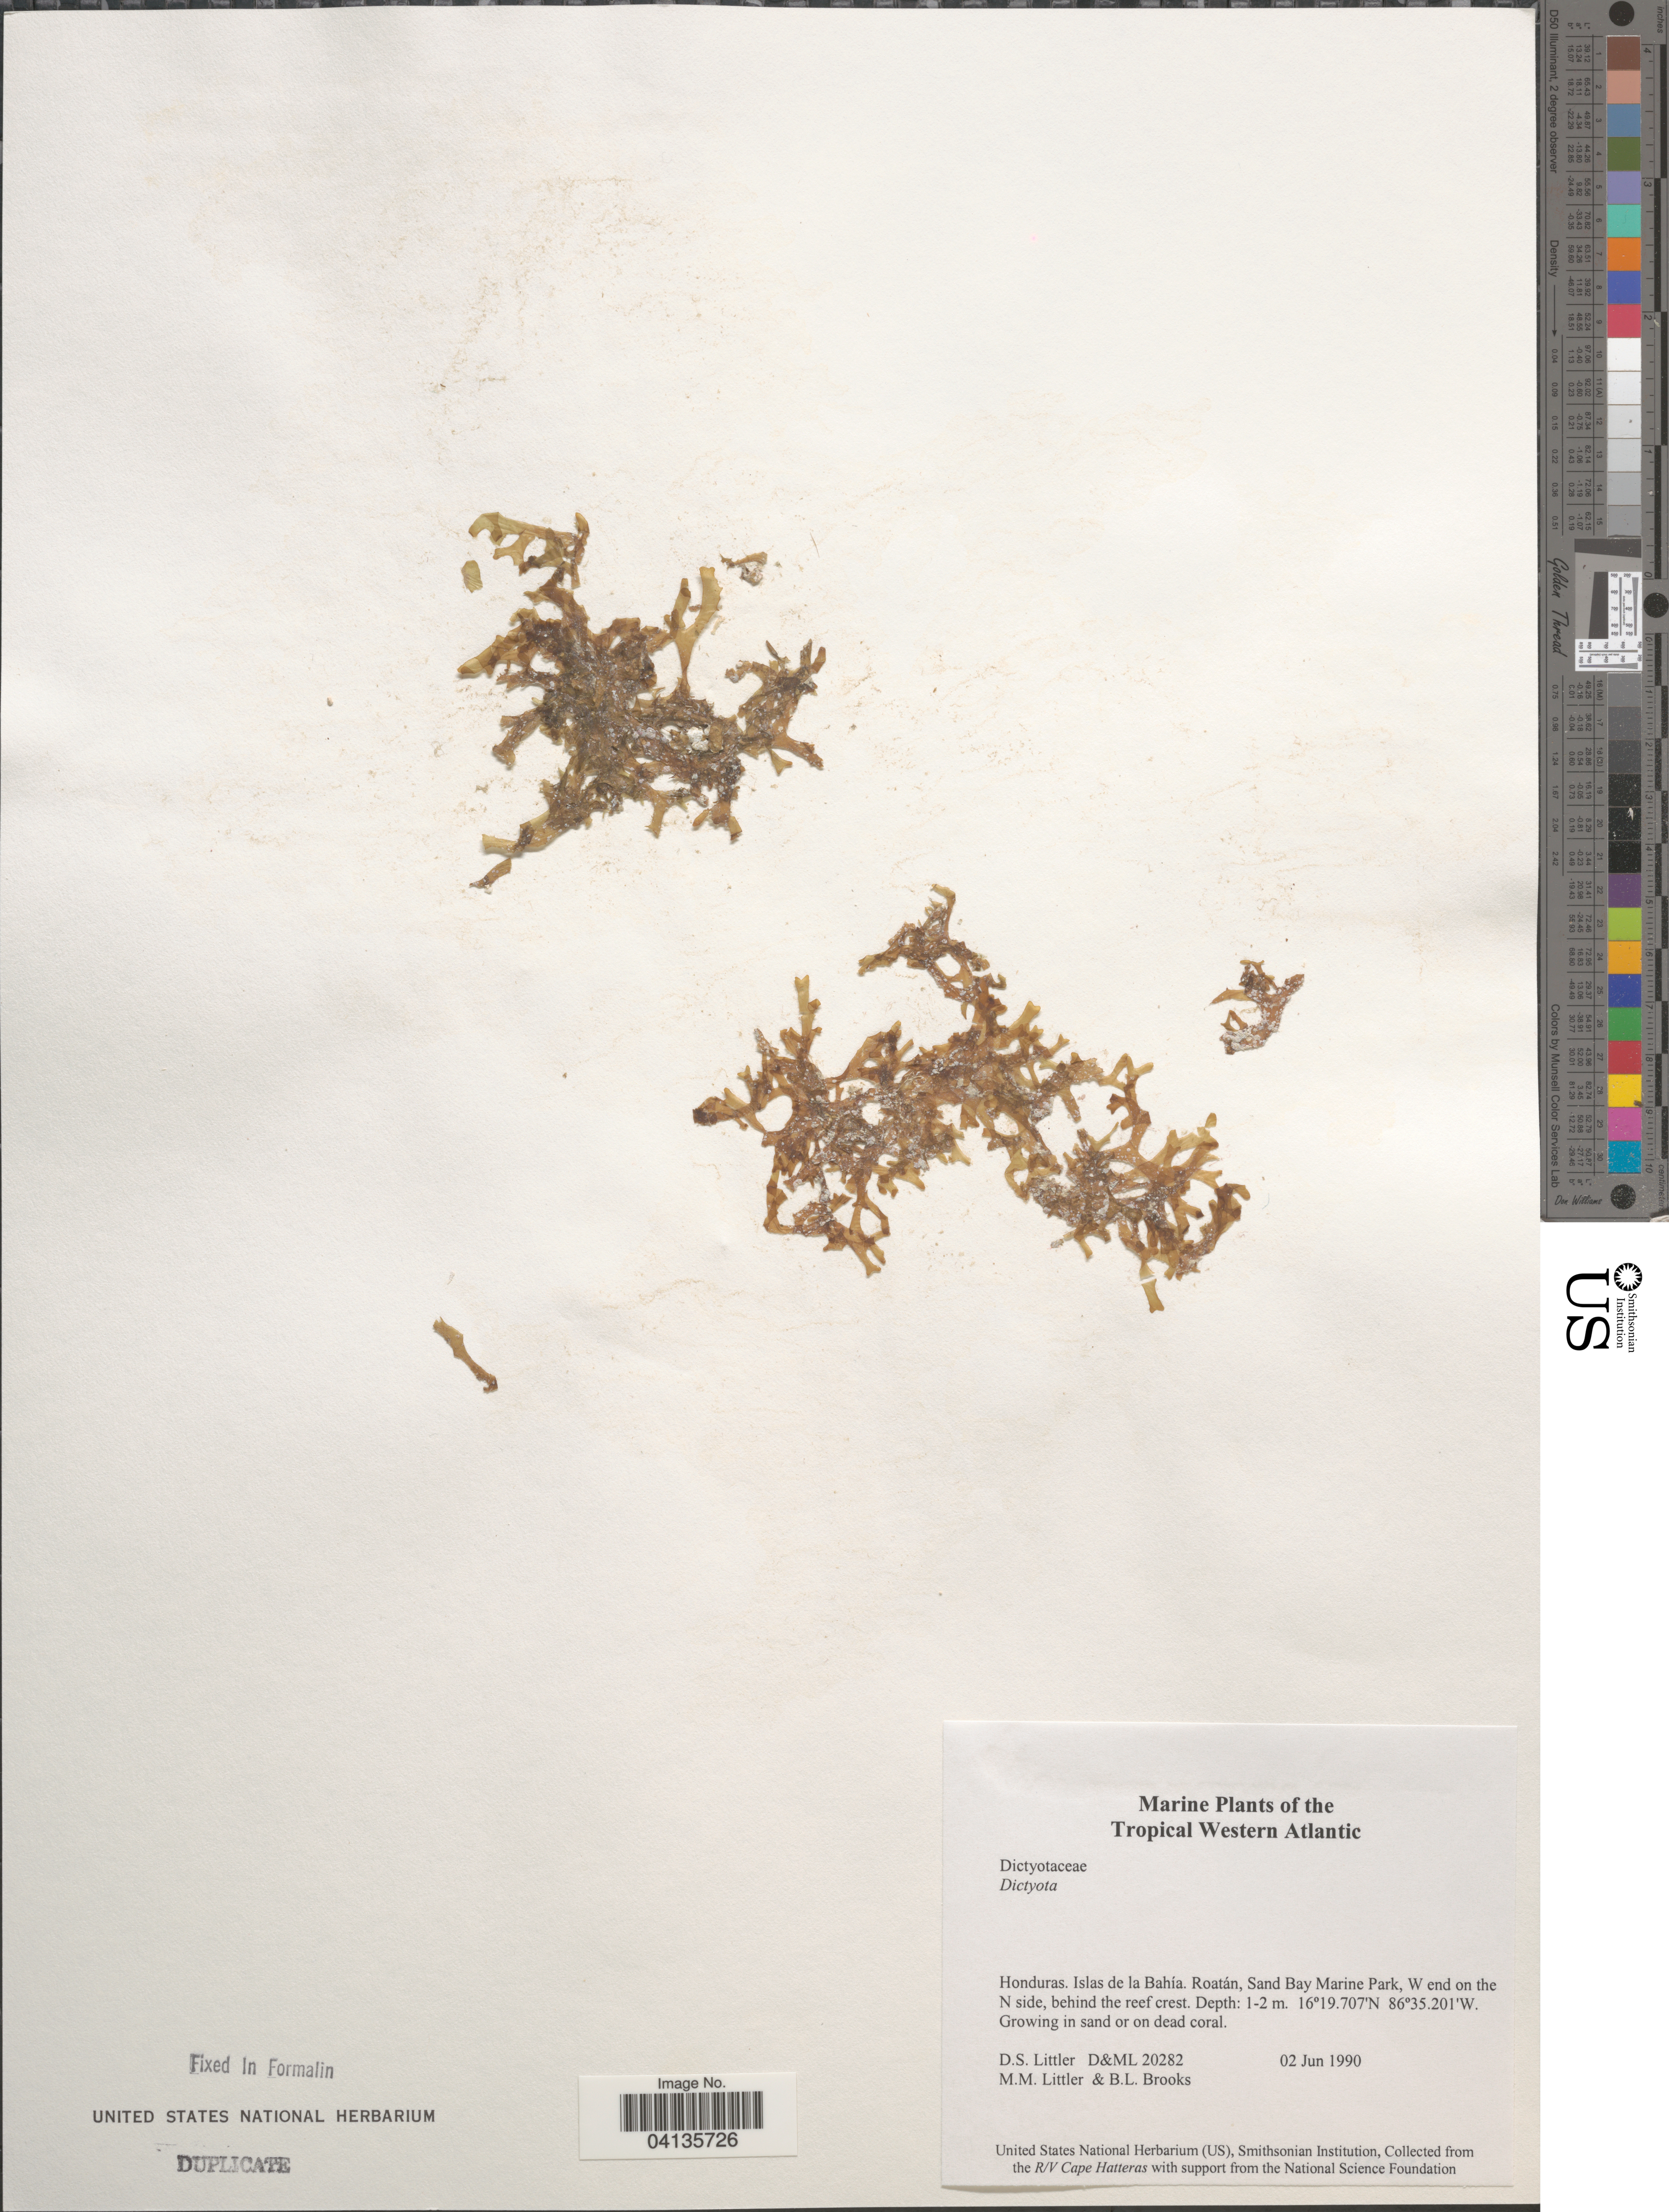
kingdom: Chromista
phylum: Ochrophyta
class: Phaeophyceae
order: Dictyotales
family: Dictyotaceae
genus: Dictyota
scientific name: Dictyota sp.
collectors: D. S. Littler & B. Brooks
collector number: D&ML20282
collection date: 1990-06-02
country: Honduras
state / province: Islas de la Bahía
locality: Tropical Western Atlantic. Roatán, Sand Bay Marine Park; W end on the N side, behind the reef crest.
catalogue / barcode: US 238547